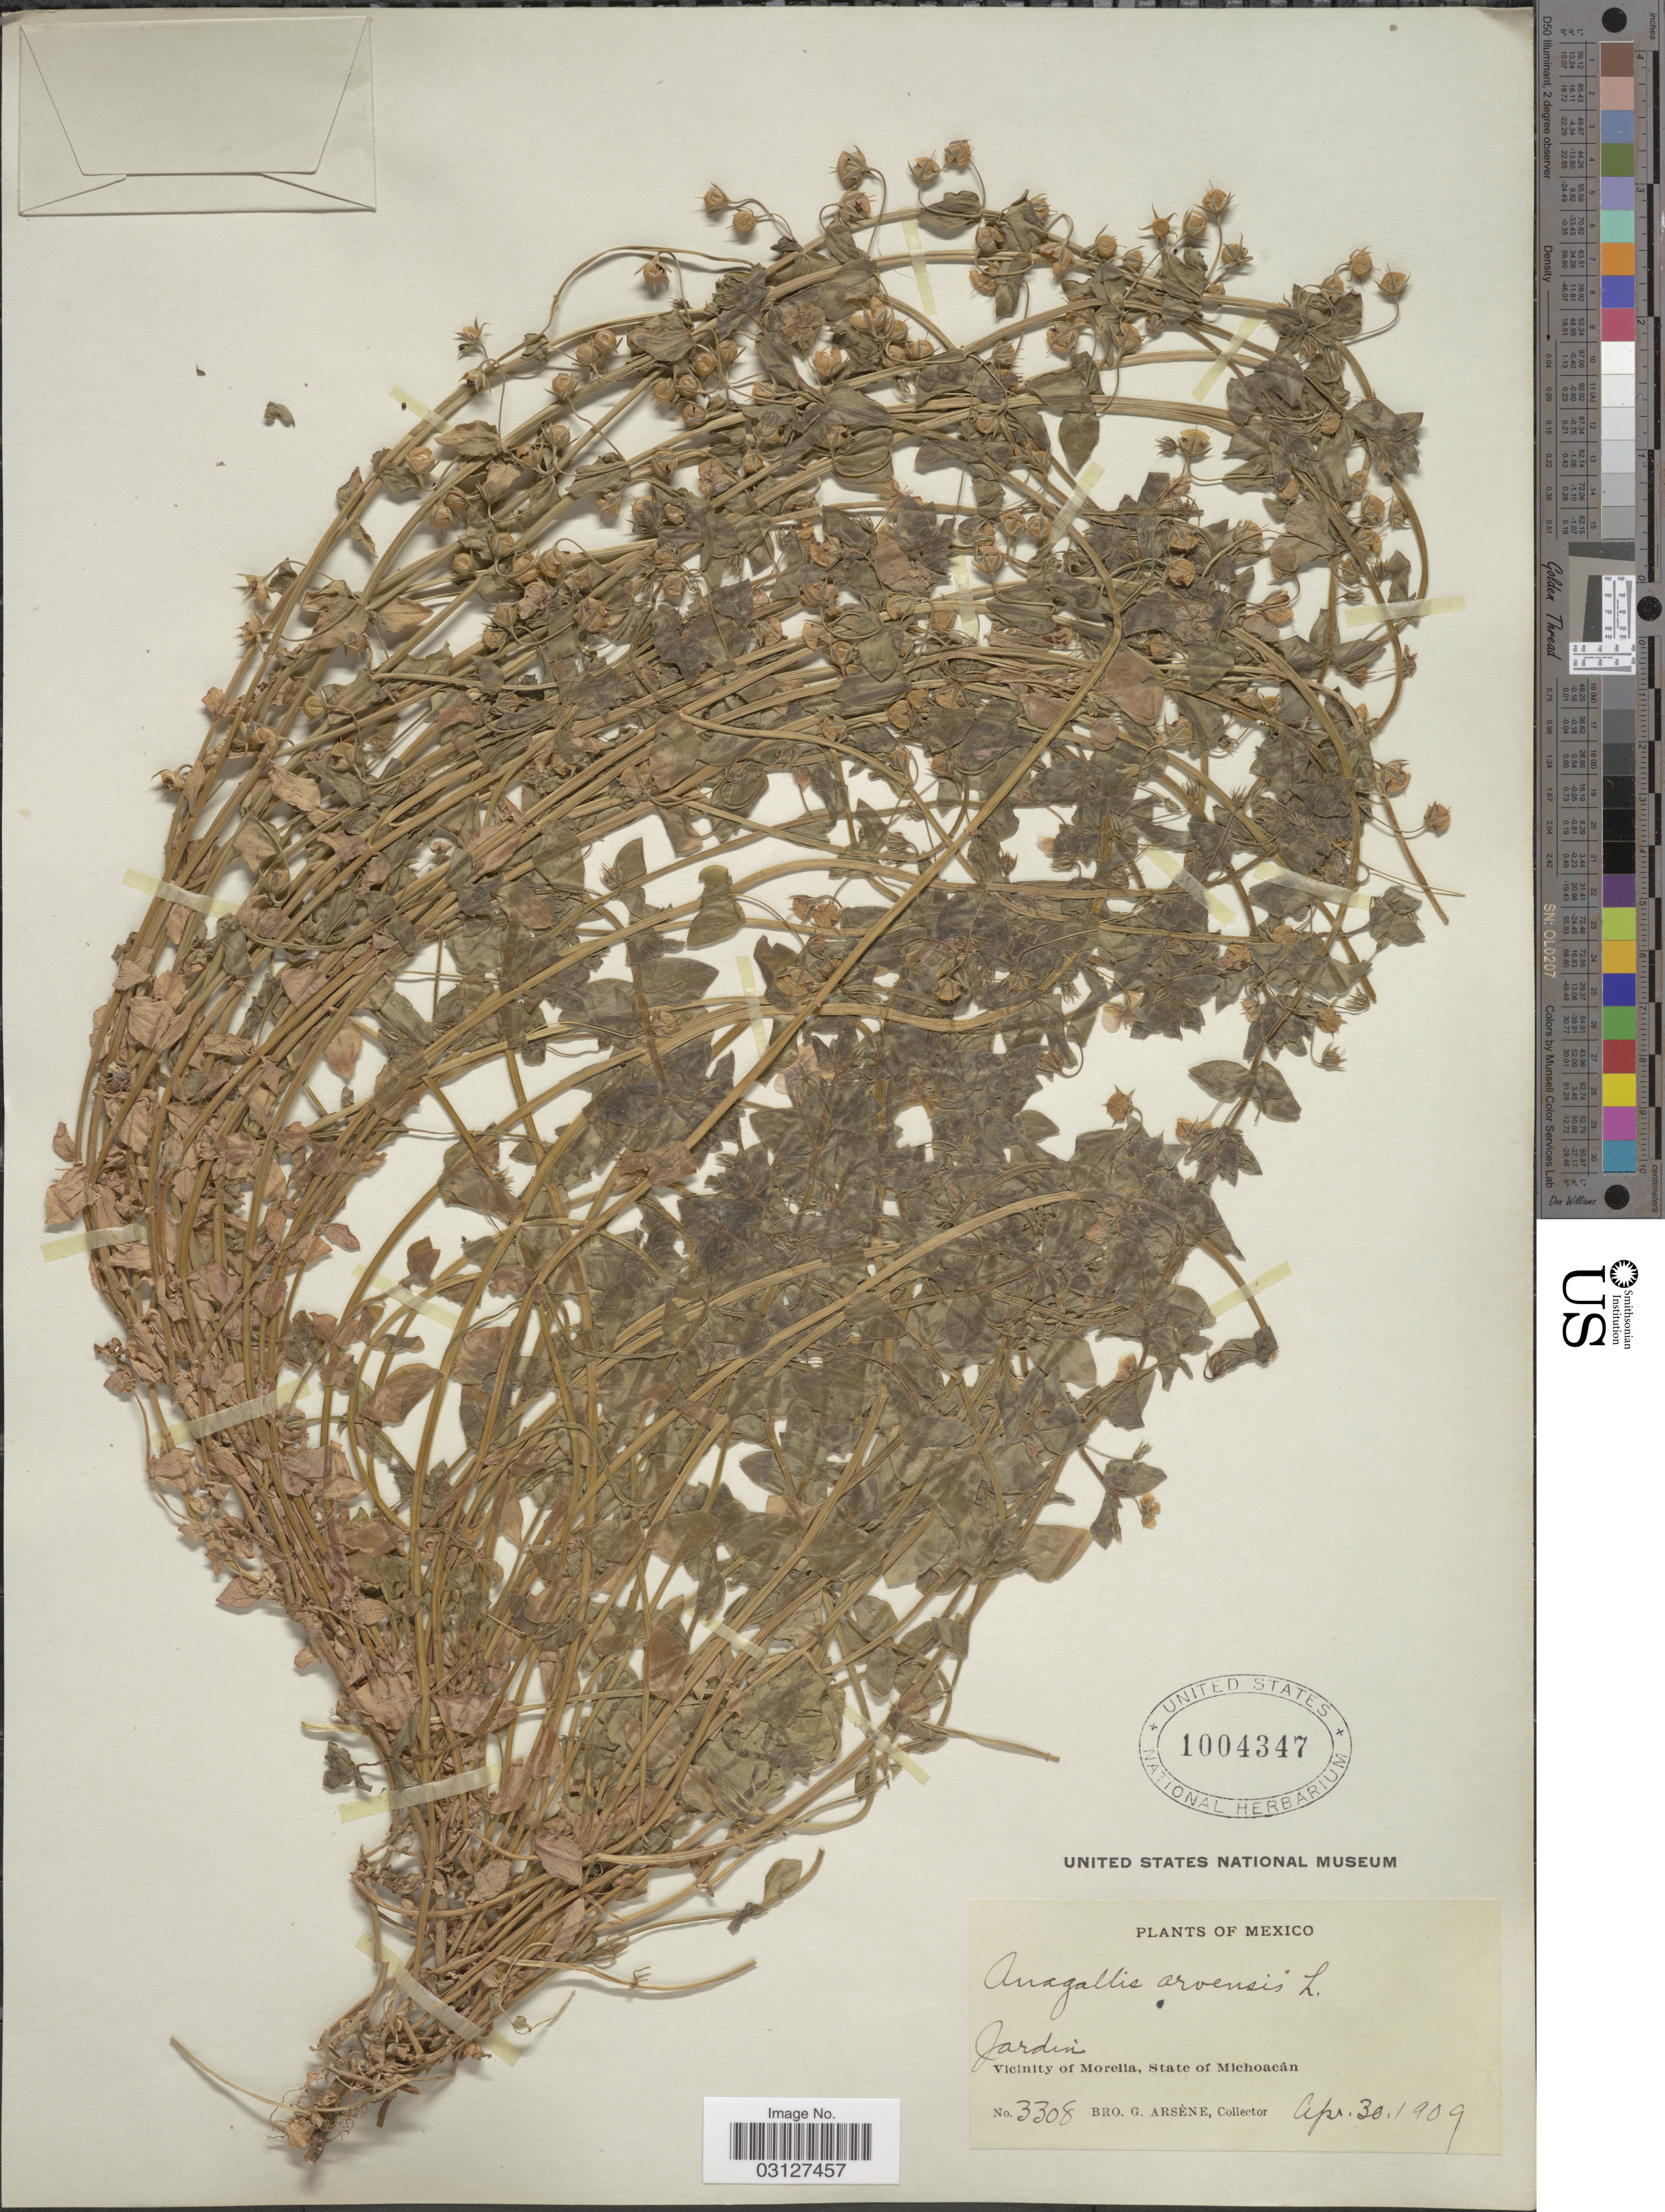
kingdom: Plantae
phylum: Tracheophyta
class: Magnoliopsida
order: Ericales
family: Primulaceae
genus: Anagallis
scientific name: Anagallis arvensis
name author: L.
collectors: Bro. G. Arsène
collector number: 3308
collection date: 1909-04-30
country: Mexico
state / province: Michoacán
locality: Jardin. Vicinity of Morelia, State of Michoacán.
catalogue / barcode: US 1004347